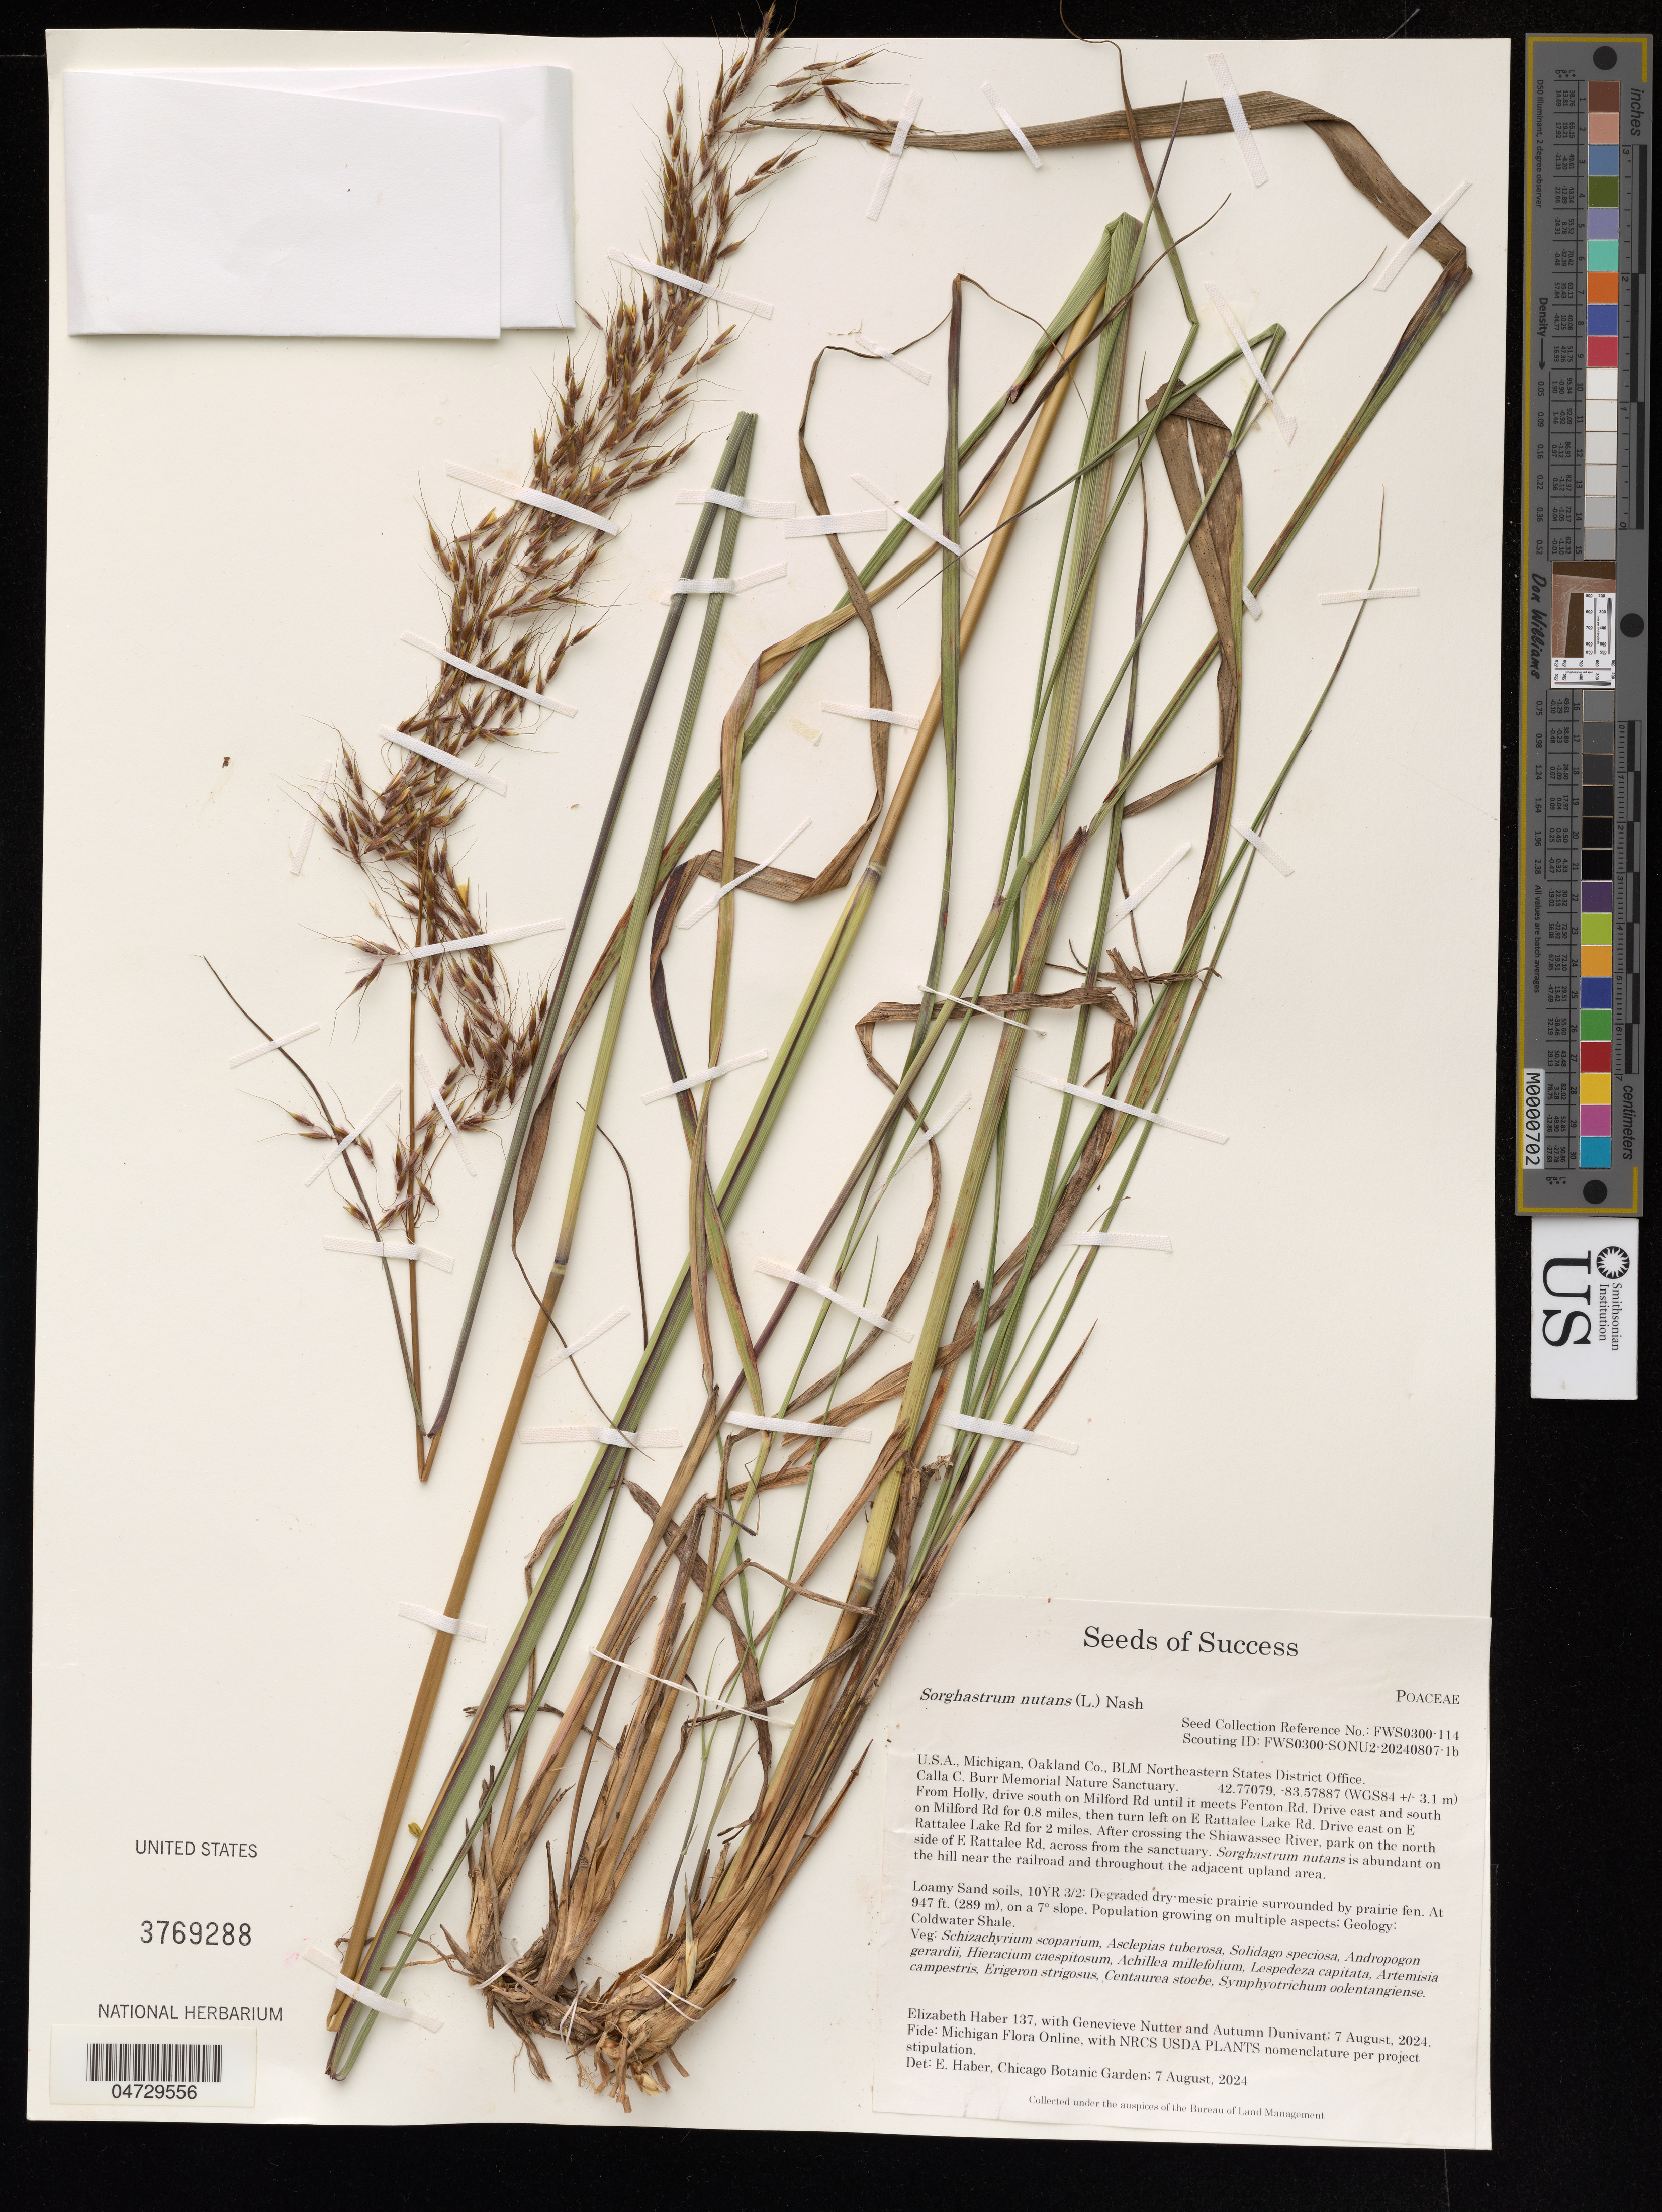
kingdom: Plantae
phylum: Tracheophyta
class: Liliopsida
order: Poales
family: Poaceae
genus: Sorghastrum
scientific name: Sorghastrum nutans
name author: (L.) Nash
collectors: E. Haber, G. Nutter & A. Dunivant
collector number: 137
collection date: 2024-08-07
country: United States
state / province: Michigan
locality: Oakland Co., BLM Northeastern States District Office, Calla C. Burr Memorial Nature Sanctuary.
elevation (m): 289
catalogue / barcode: US 3769288